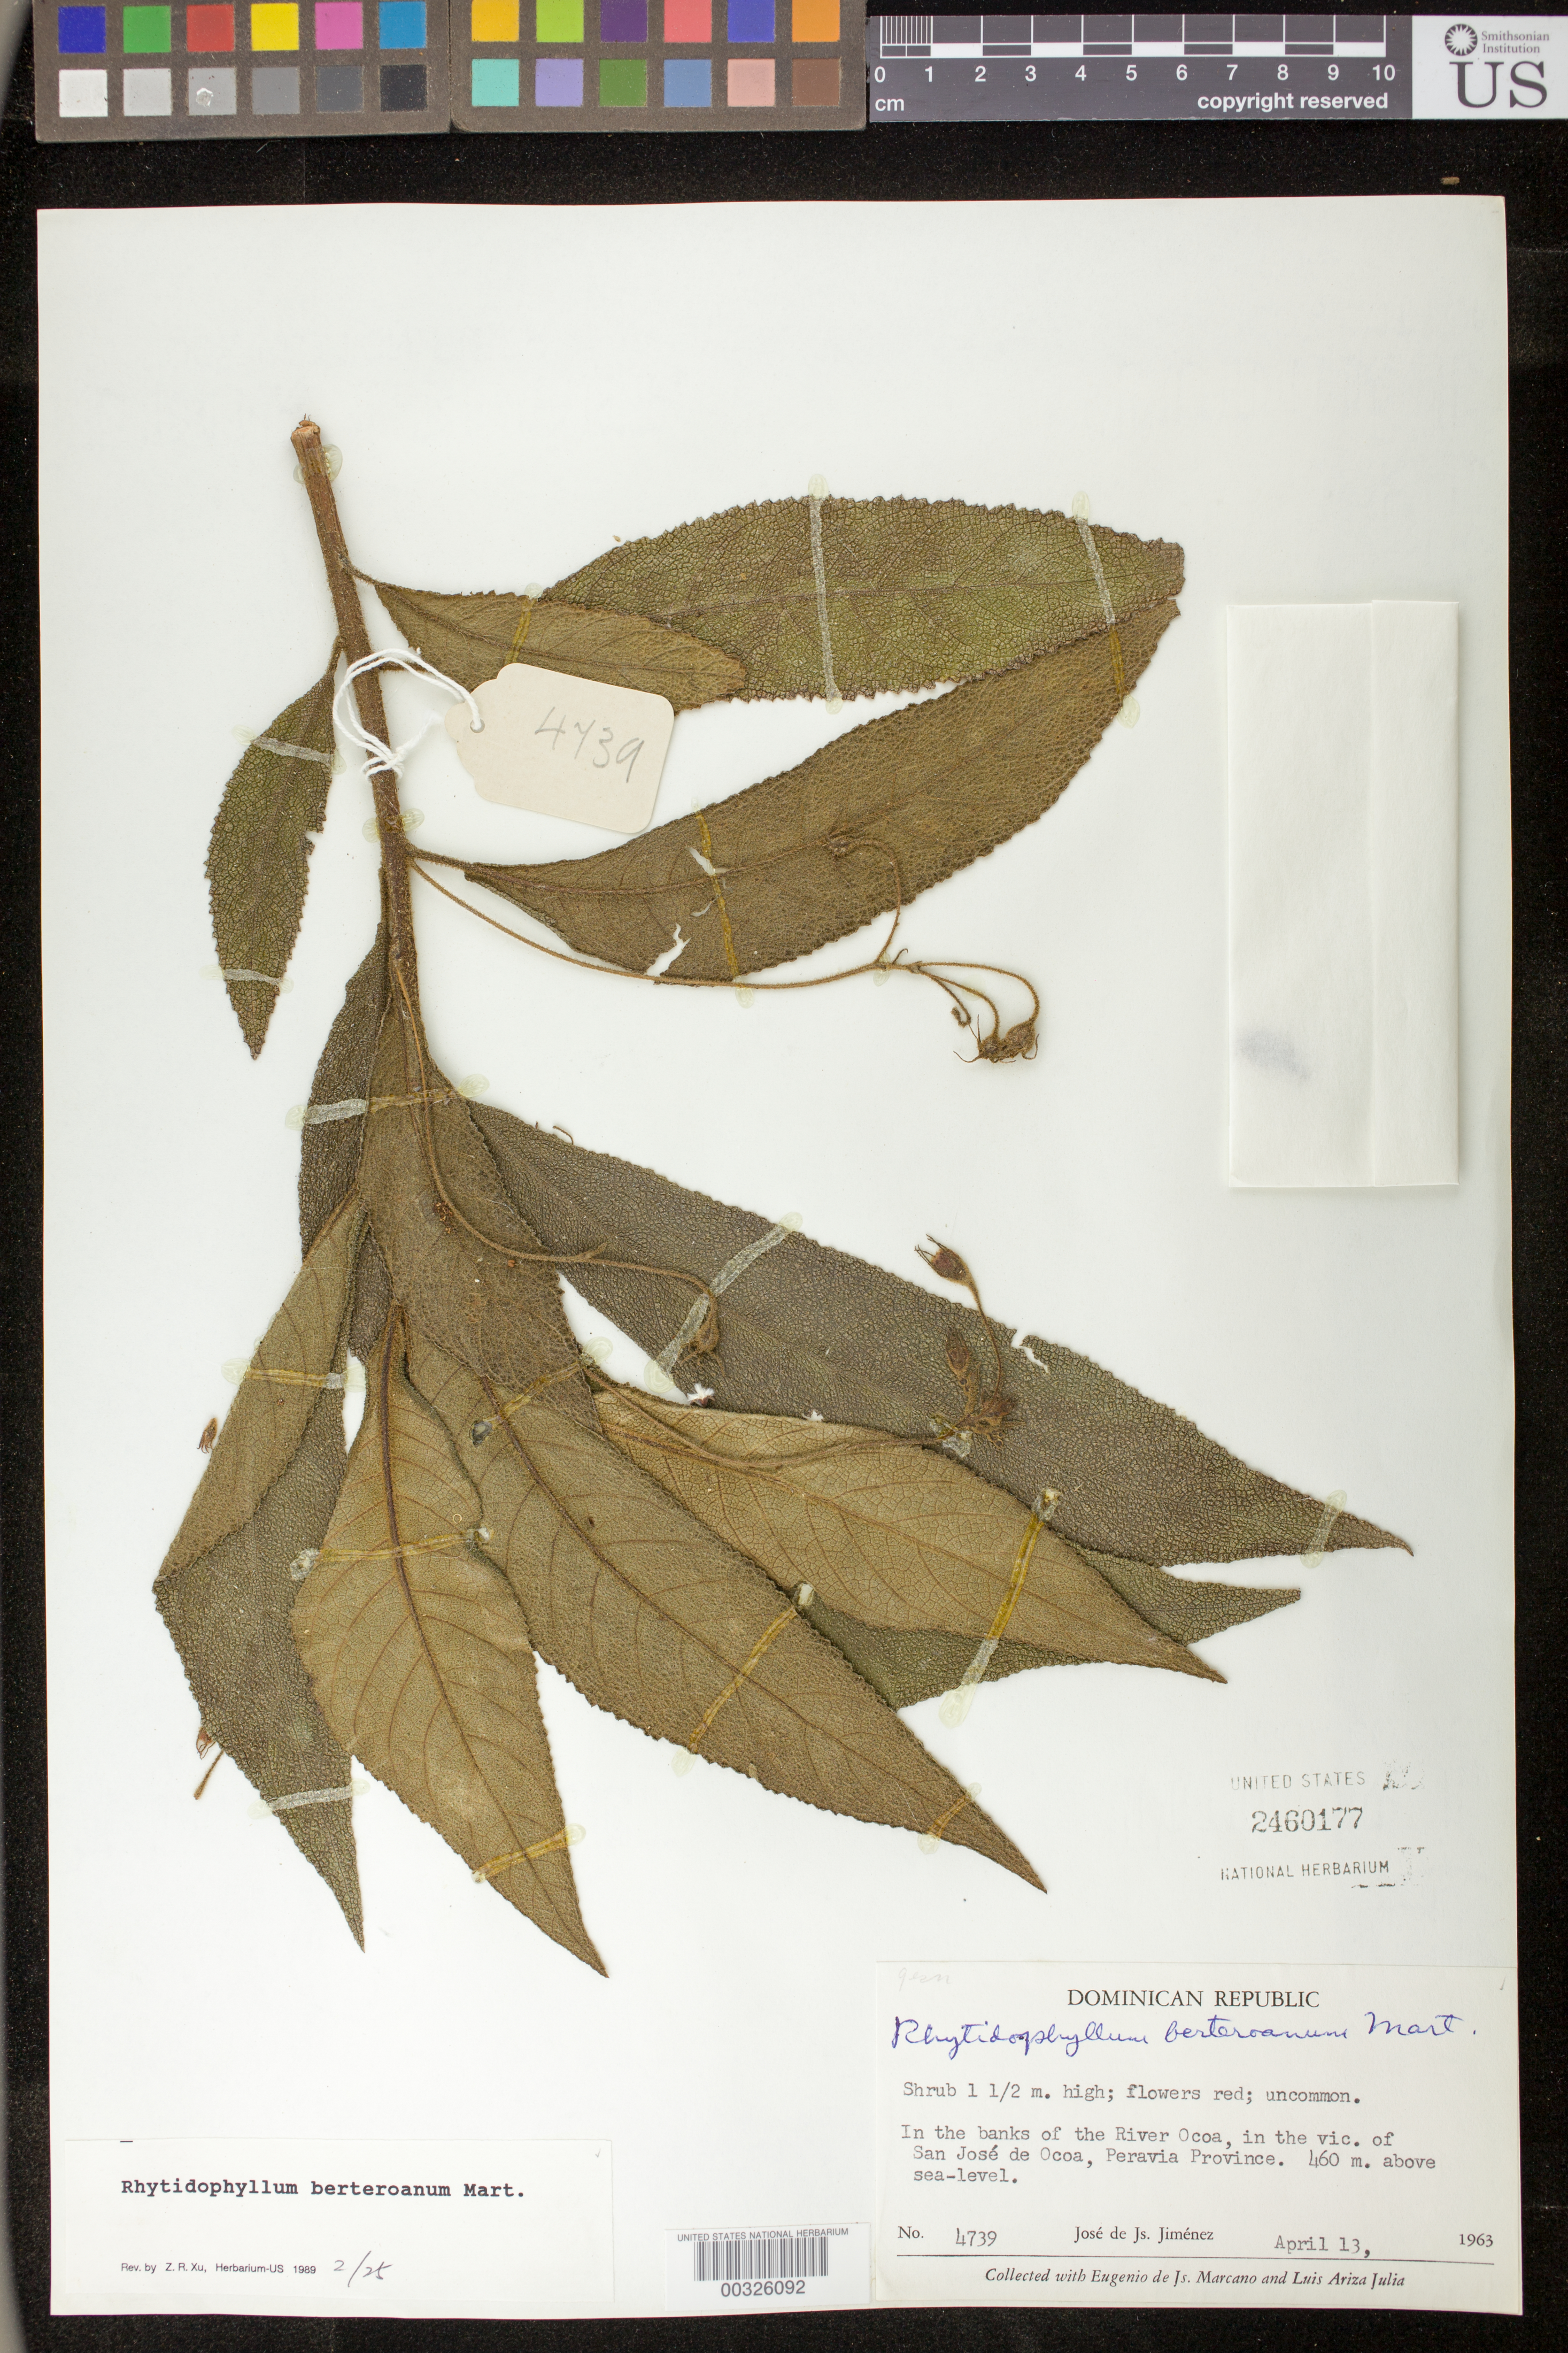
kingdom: Plantae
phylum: Tracheophyta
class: Magnoliopsida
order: Lamiales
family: Gesneriaceae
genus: Rhytidophyllum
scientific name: Rhytidophyllum berteroanum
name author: Mart.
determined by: Skog, Laurence E.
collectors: J. J. Jiménez Almonte, E. J. Marcano F. & L. Julia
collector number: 4739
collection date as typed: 13 Apr 1963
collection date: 1963-04-13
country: Dominican Republic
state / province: Peravia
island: Hispaniola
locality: River Ocoa, in the vicinity of San José de Ocoa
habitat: In the banks of the river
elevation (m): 460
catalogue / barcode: US 2460177